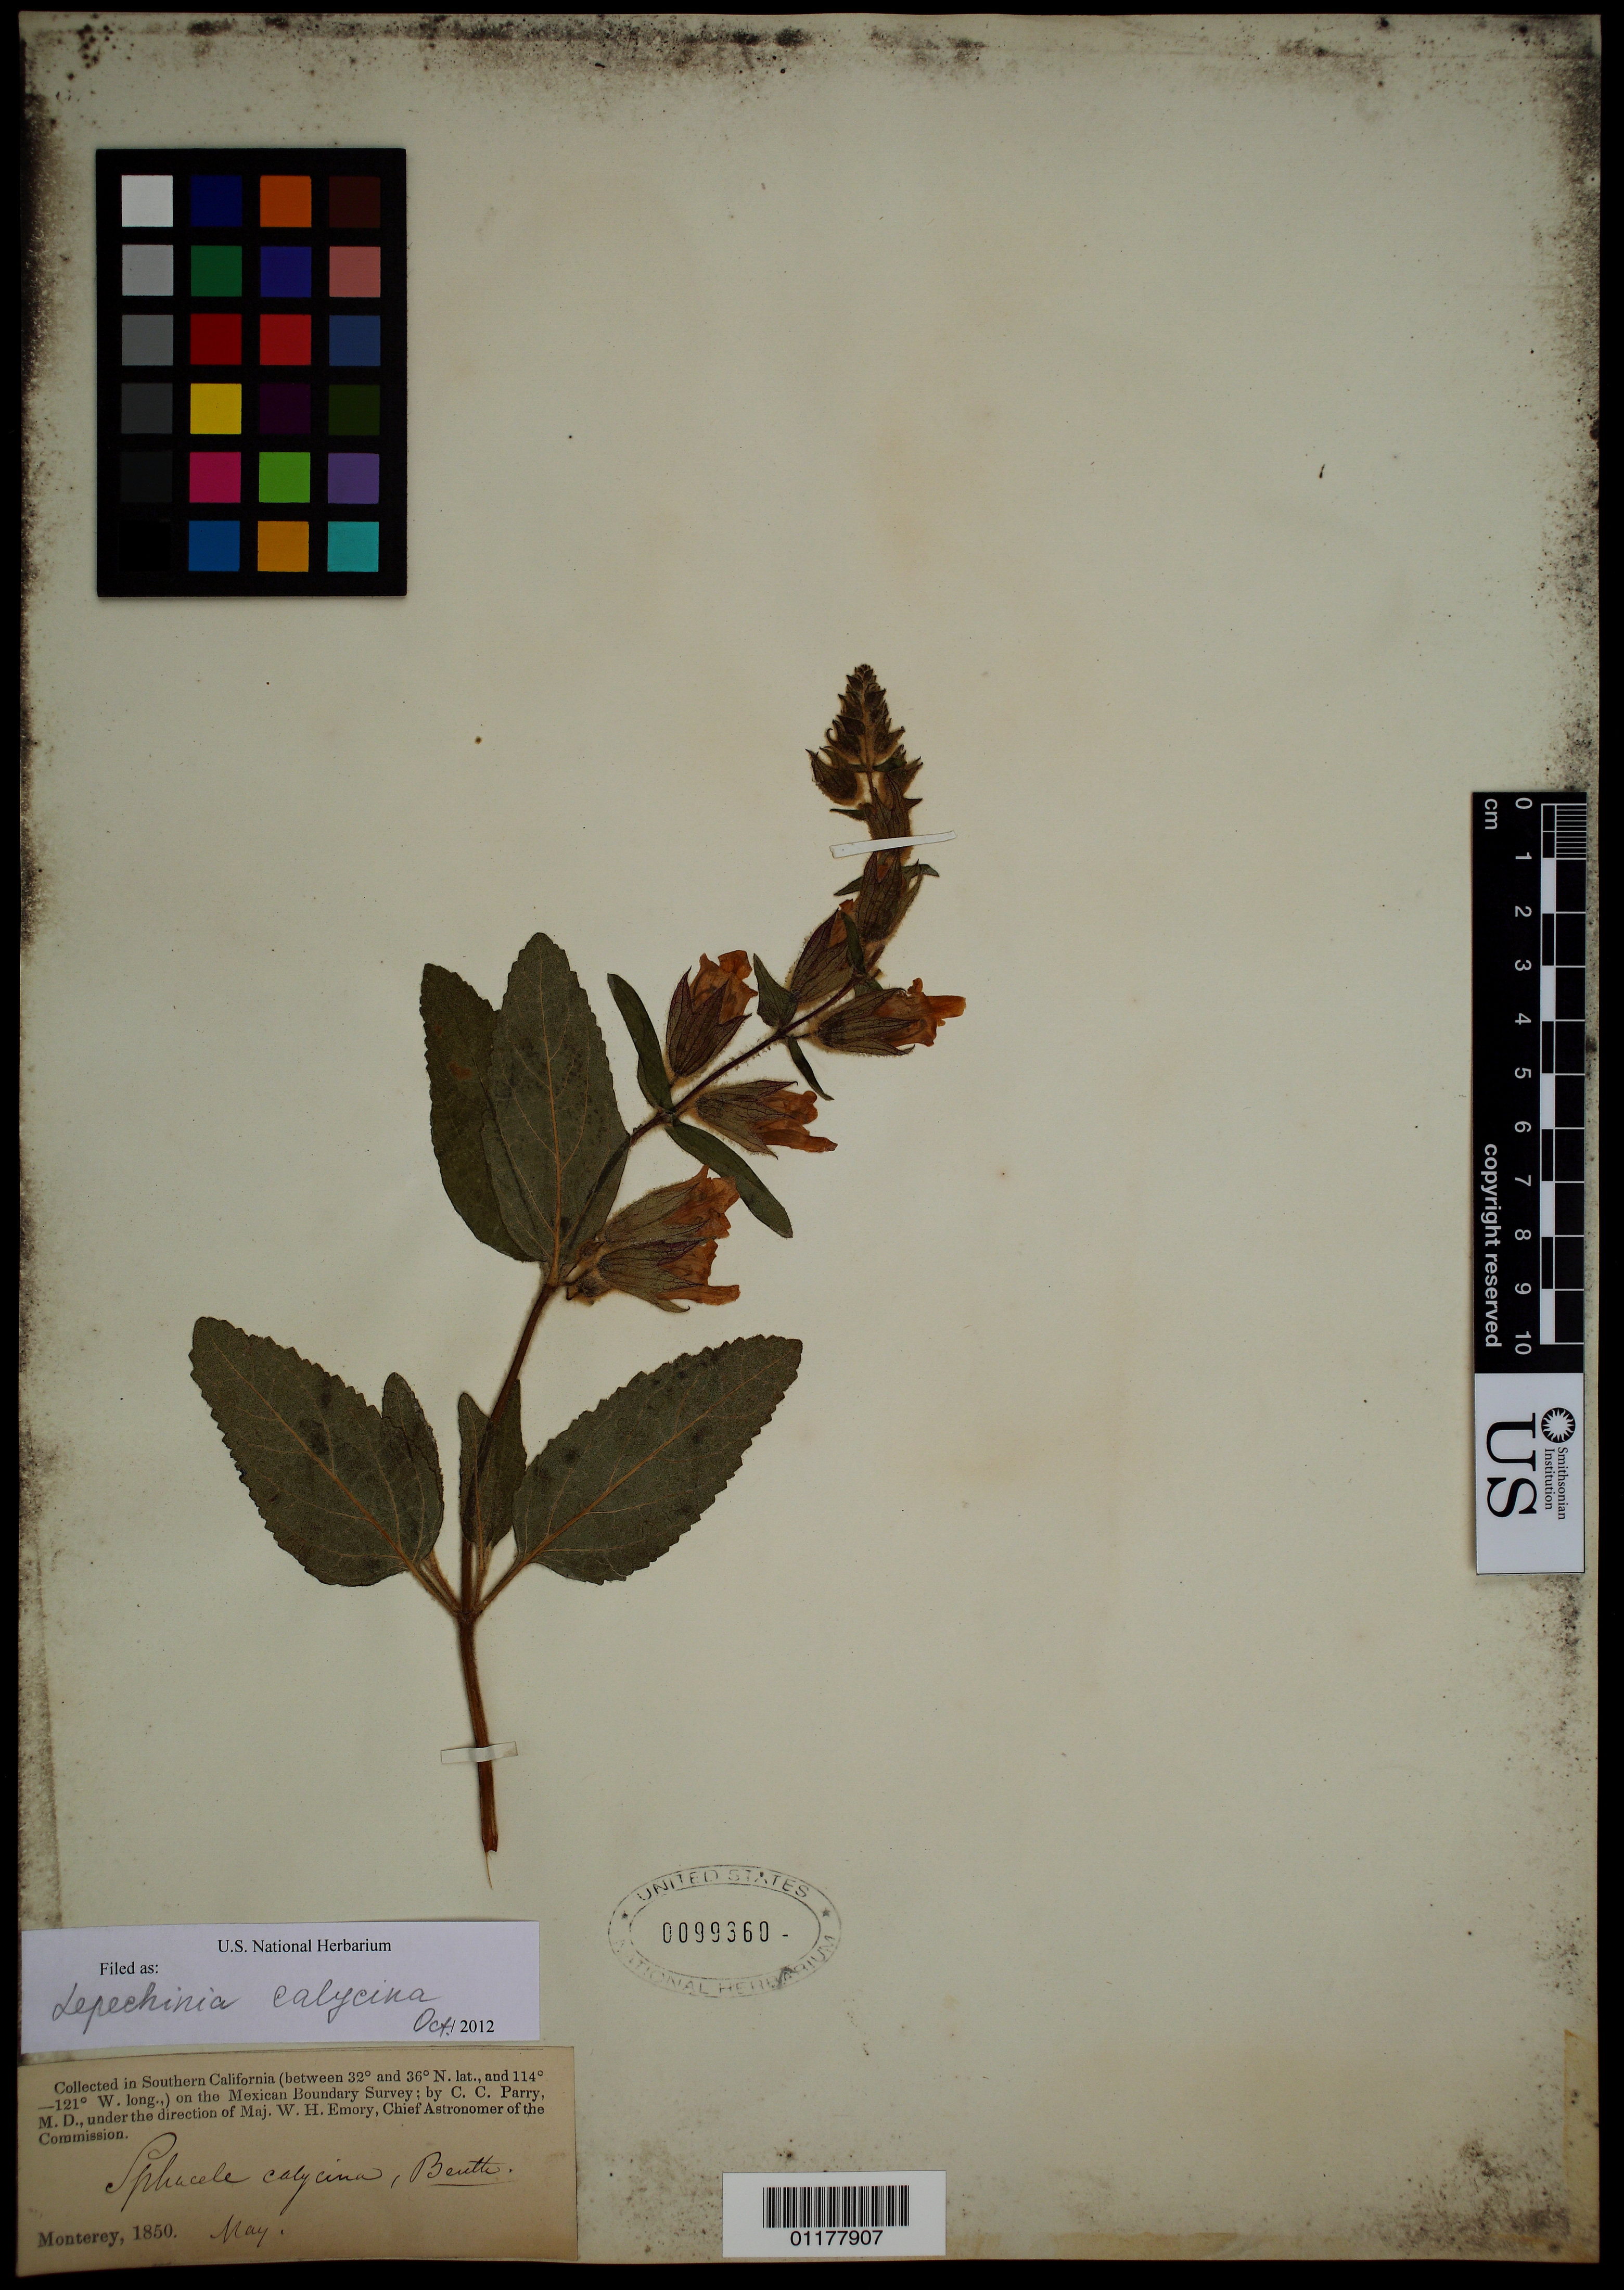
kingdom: Plantae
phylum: Tracheophyta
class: Magnoliopsida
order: Lamiales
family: Lamiaceae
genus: Lepechinia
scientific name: Lepechinia calycina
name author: (Benth.) Epling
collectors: C. C. Parry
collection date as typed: May 1850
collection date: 1850-05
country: United States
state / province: California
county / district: Monterey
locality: Monterey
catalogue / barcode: US 99360